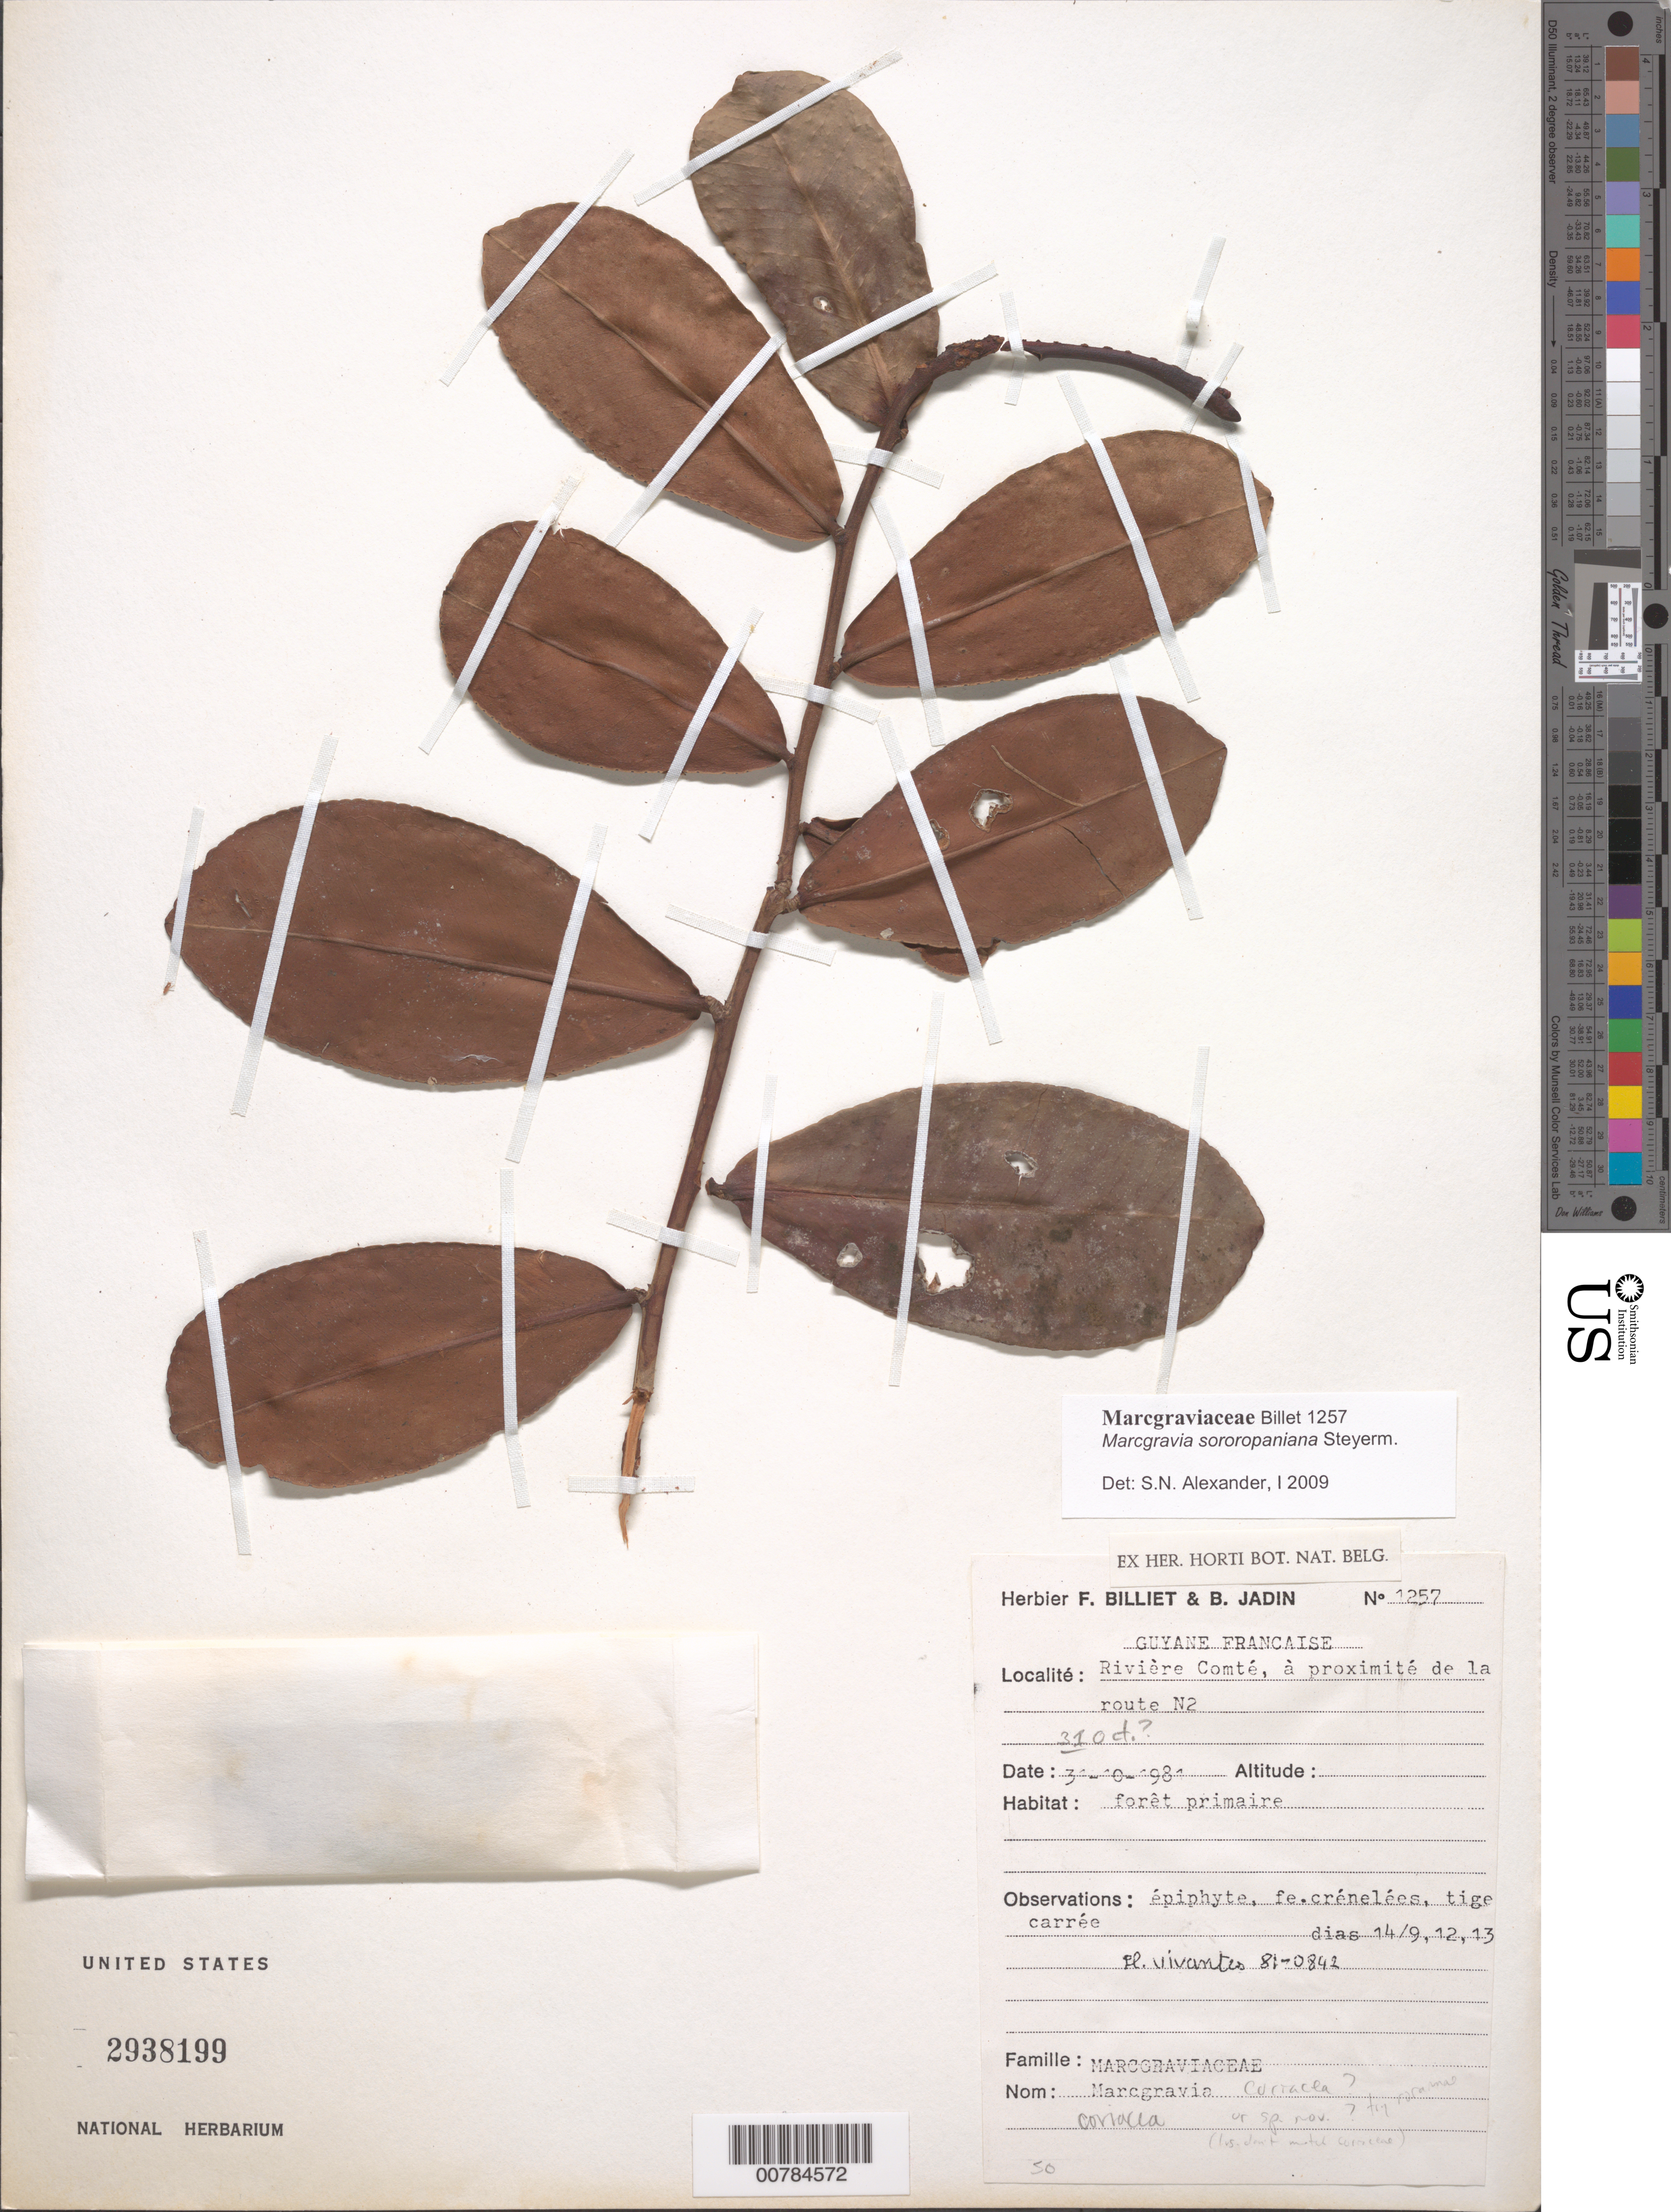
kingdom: Plantae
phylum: Tracheophyta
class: Magnoliopsida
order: Ericales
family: Marcgraviaceae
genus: Marcgravia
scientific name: Marcgravia sororopaniana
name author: Steyerm.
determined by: Alexander, S. N.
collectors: F. Billiet & B. Jadin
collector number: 1257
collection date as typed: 31-Oct-81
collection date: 1981-10-31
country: French Guiana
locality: Comté R., near Route N2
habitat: Epiphyte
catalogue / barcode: US 2938199